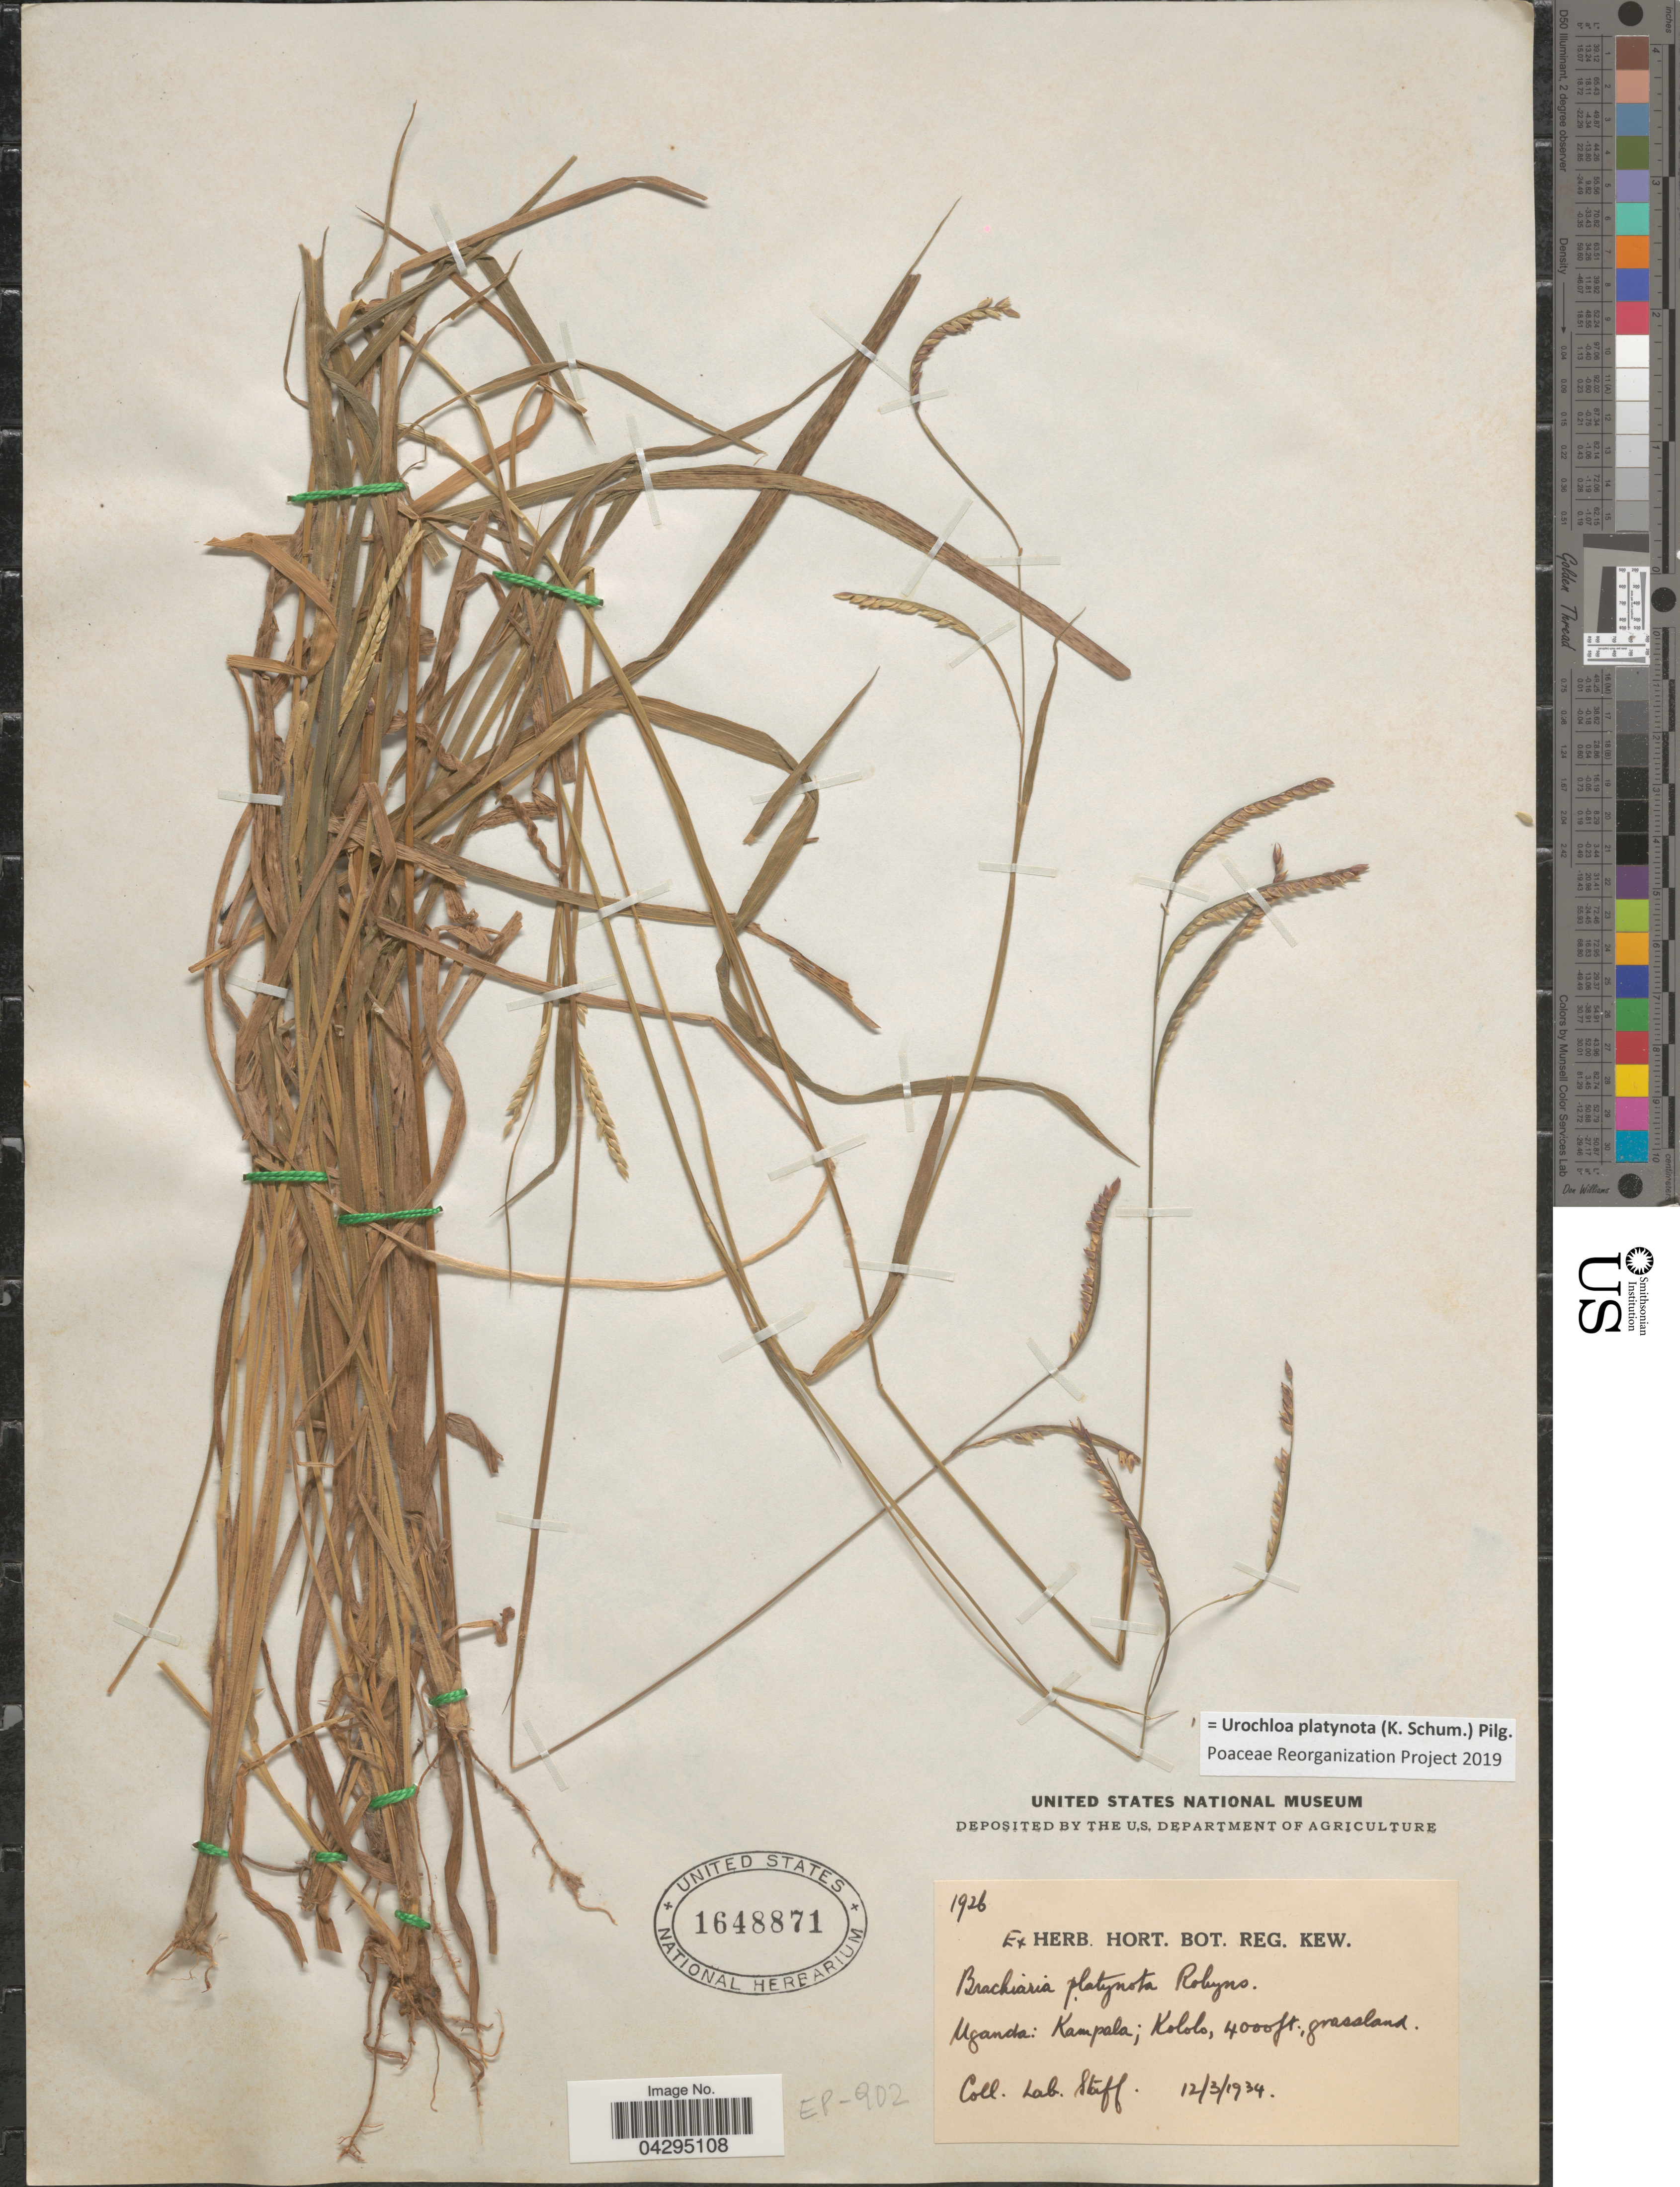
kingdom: Plantae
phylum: Tracheophyta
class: Liliopsida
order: Poales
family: Poaceae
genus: Urochloa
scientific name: Urochloa platynota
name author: (K. Schum.) Pilg.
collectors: Lab. Staff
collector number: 1926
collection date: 1934-03-12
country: Uganda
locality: Kampala; Kololo.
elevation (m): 1219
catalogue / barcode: US 1648871